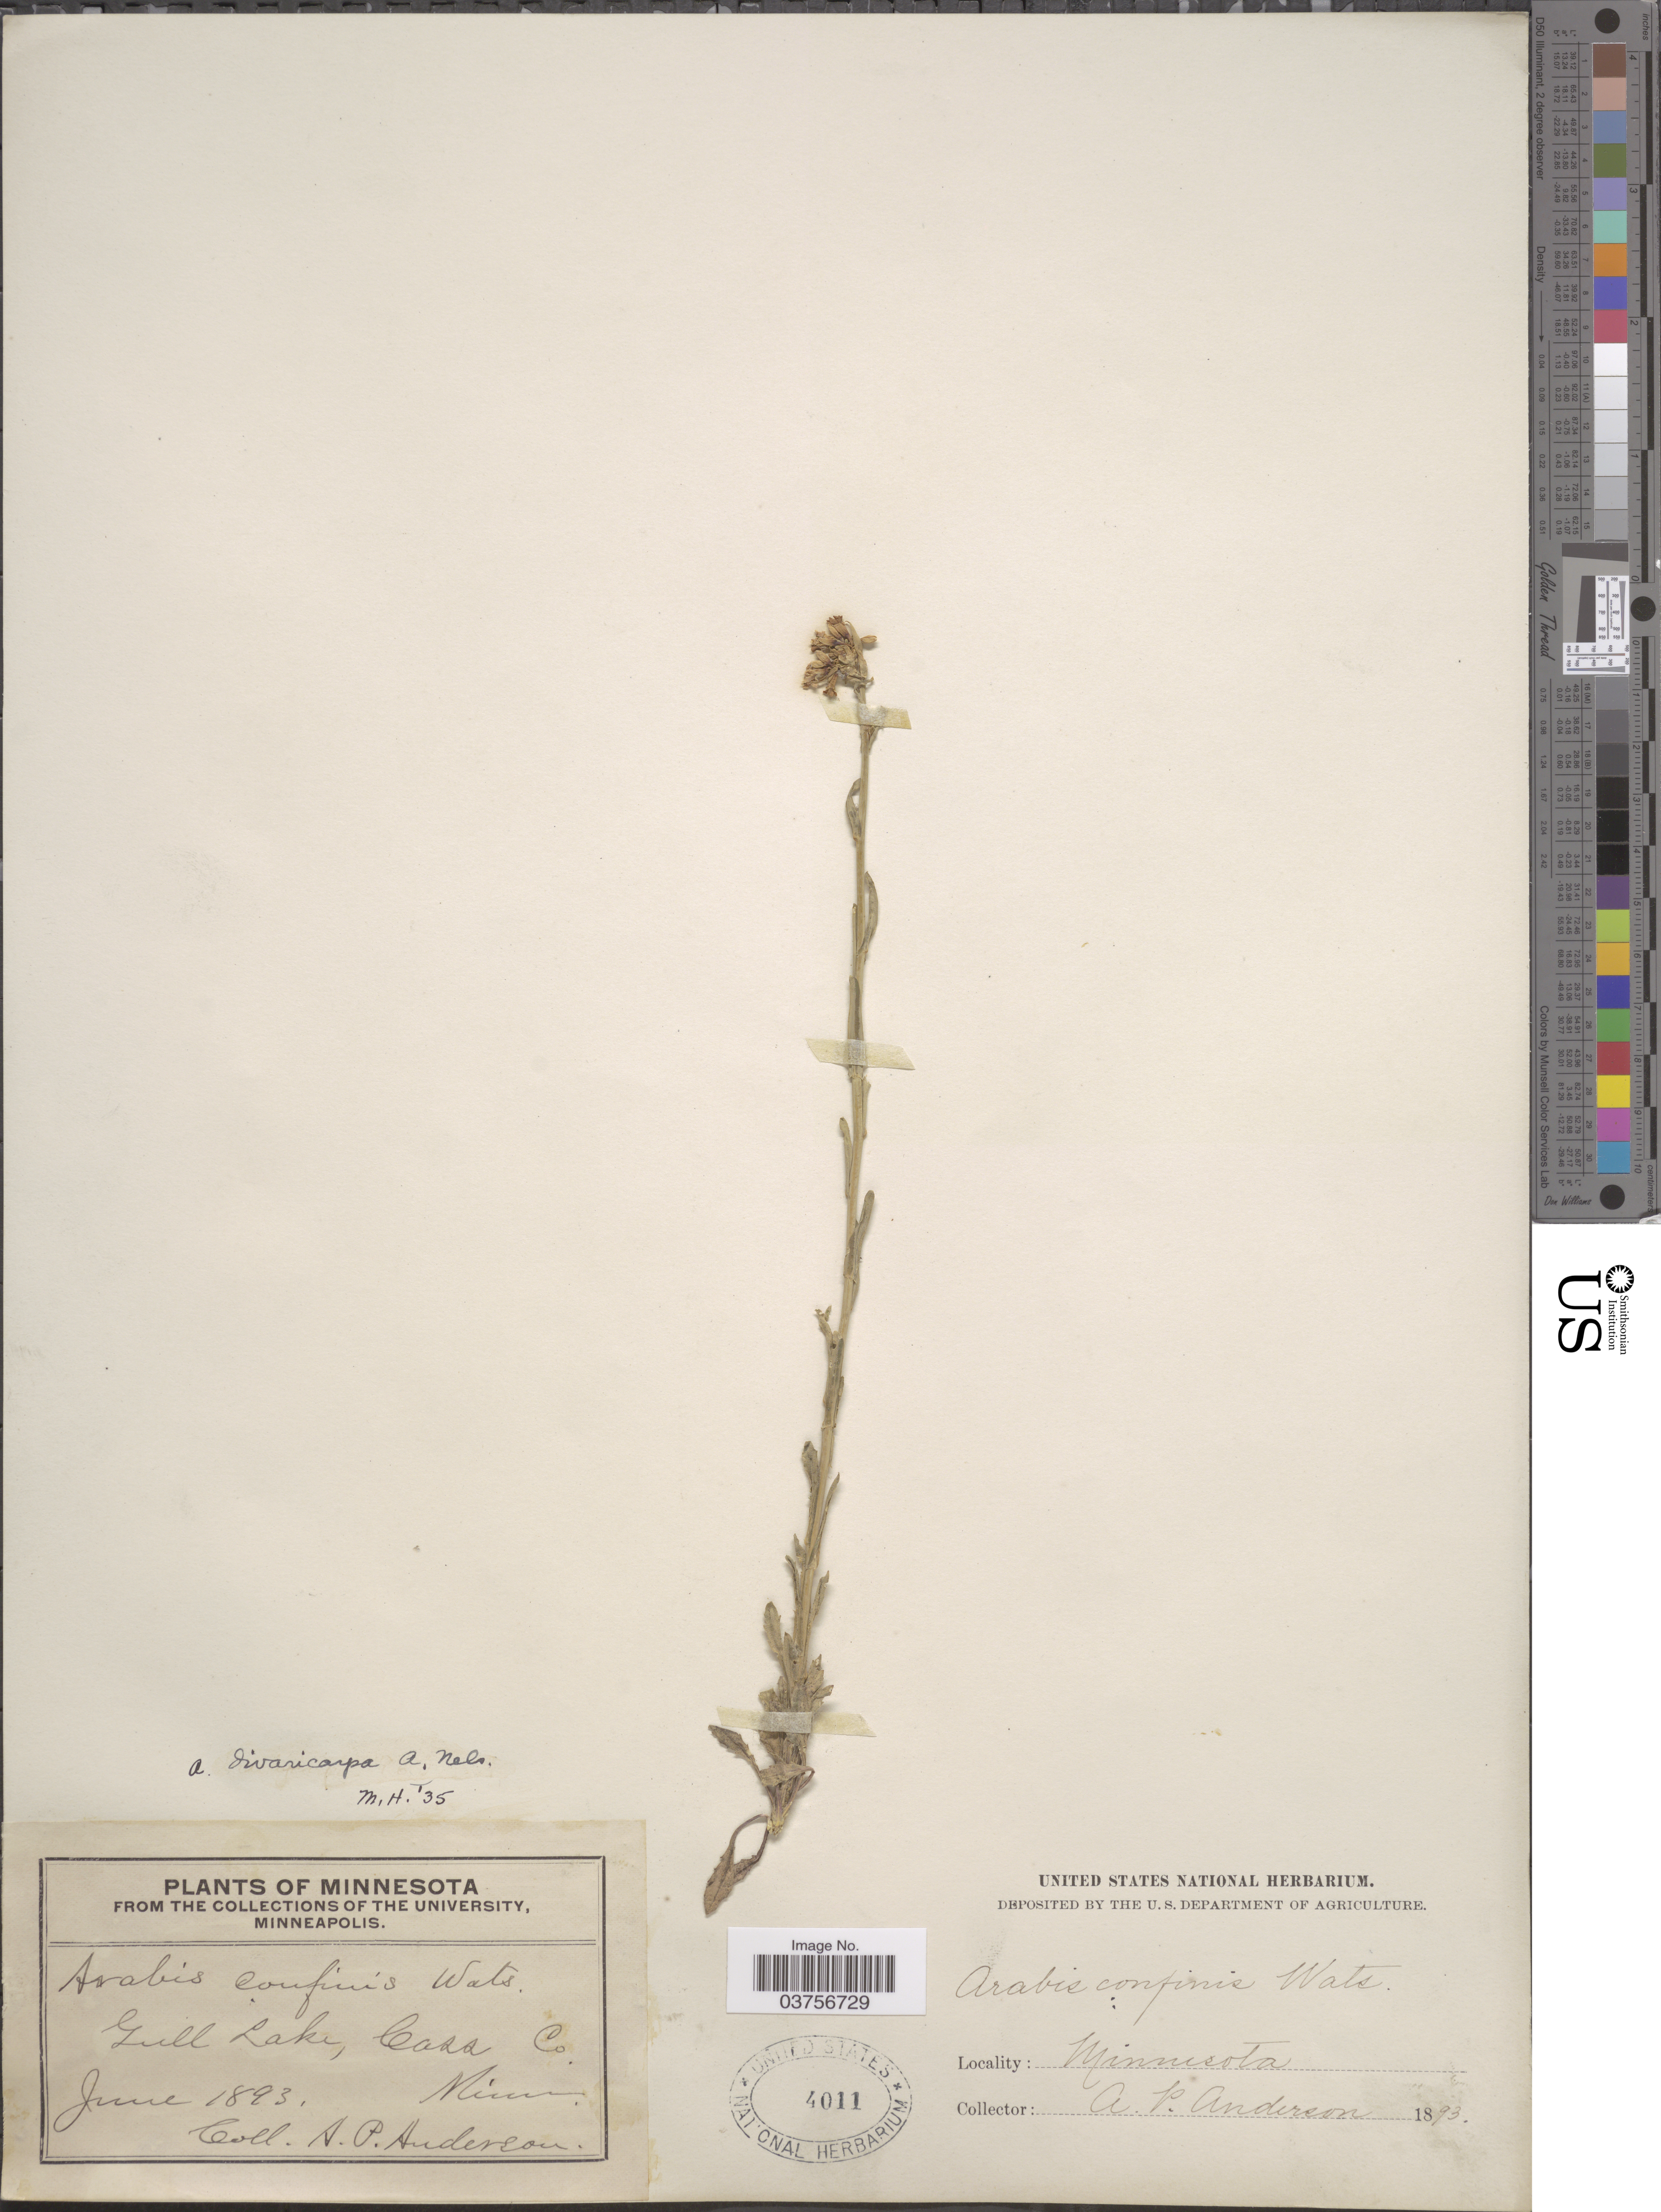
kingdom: Plantae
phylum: Tracheophyta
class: Magnoliopsida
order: Brassicales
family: Brassicaceae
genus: Arabis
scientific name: Arabis divaricarpa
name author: A. Nelson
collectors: A. P. Anderson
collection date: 1893-06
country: United States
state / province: Minnesota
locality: Gull Lake, Cass Co.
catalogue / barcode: US 4011